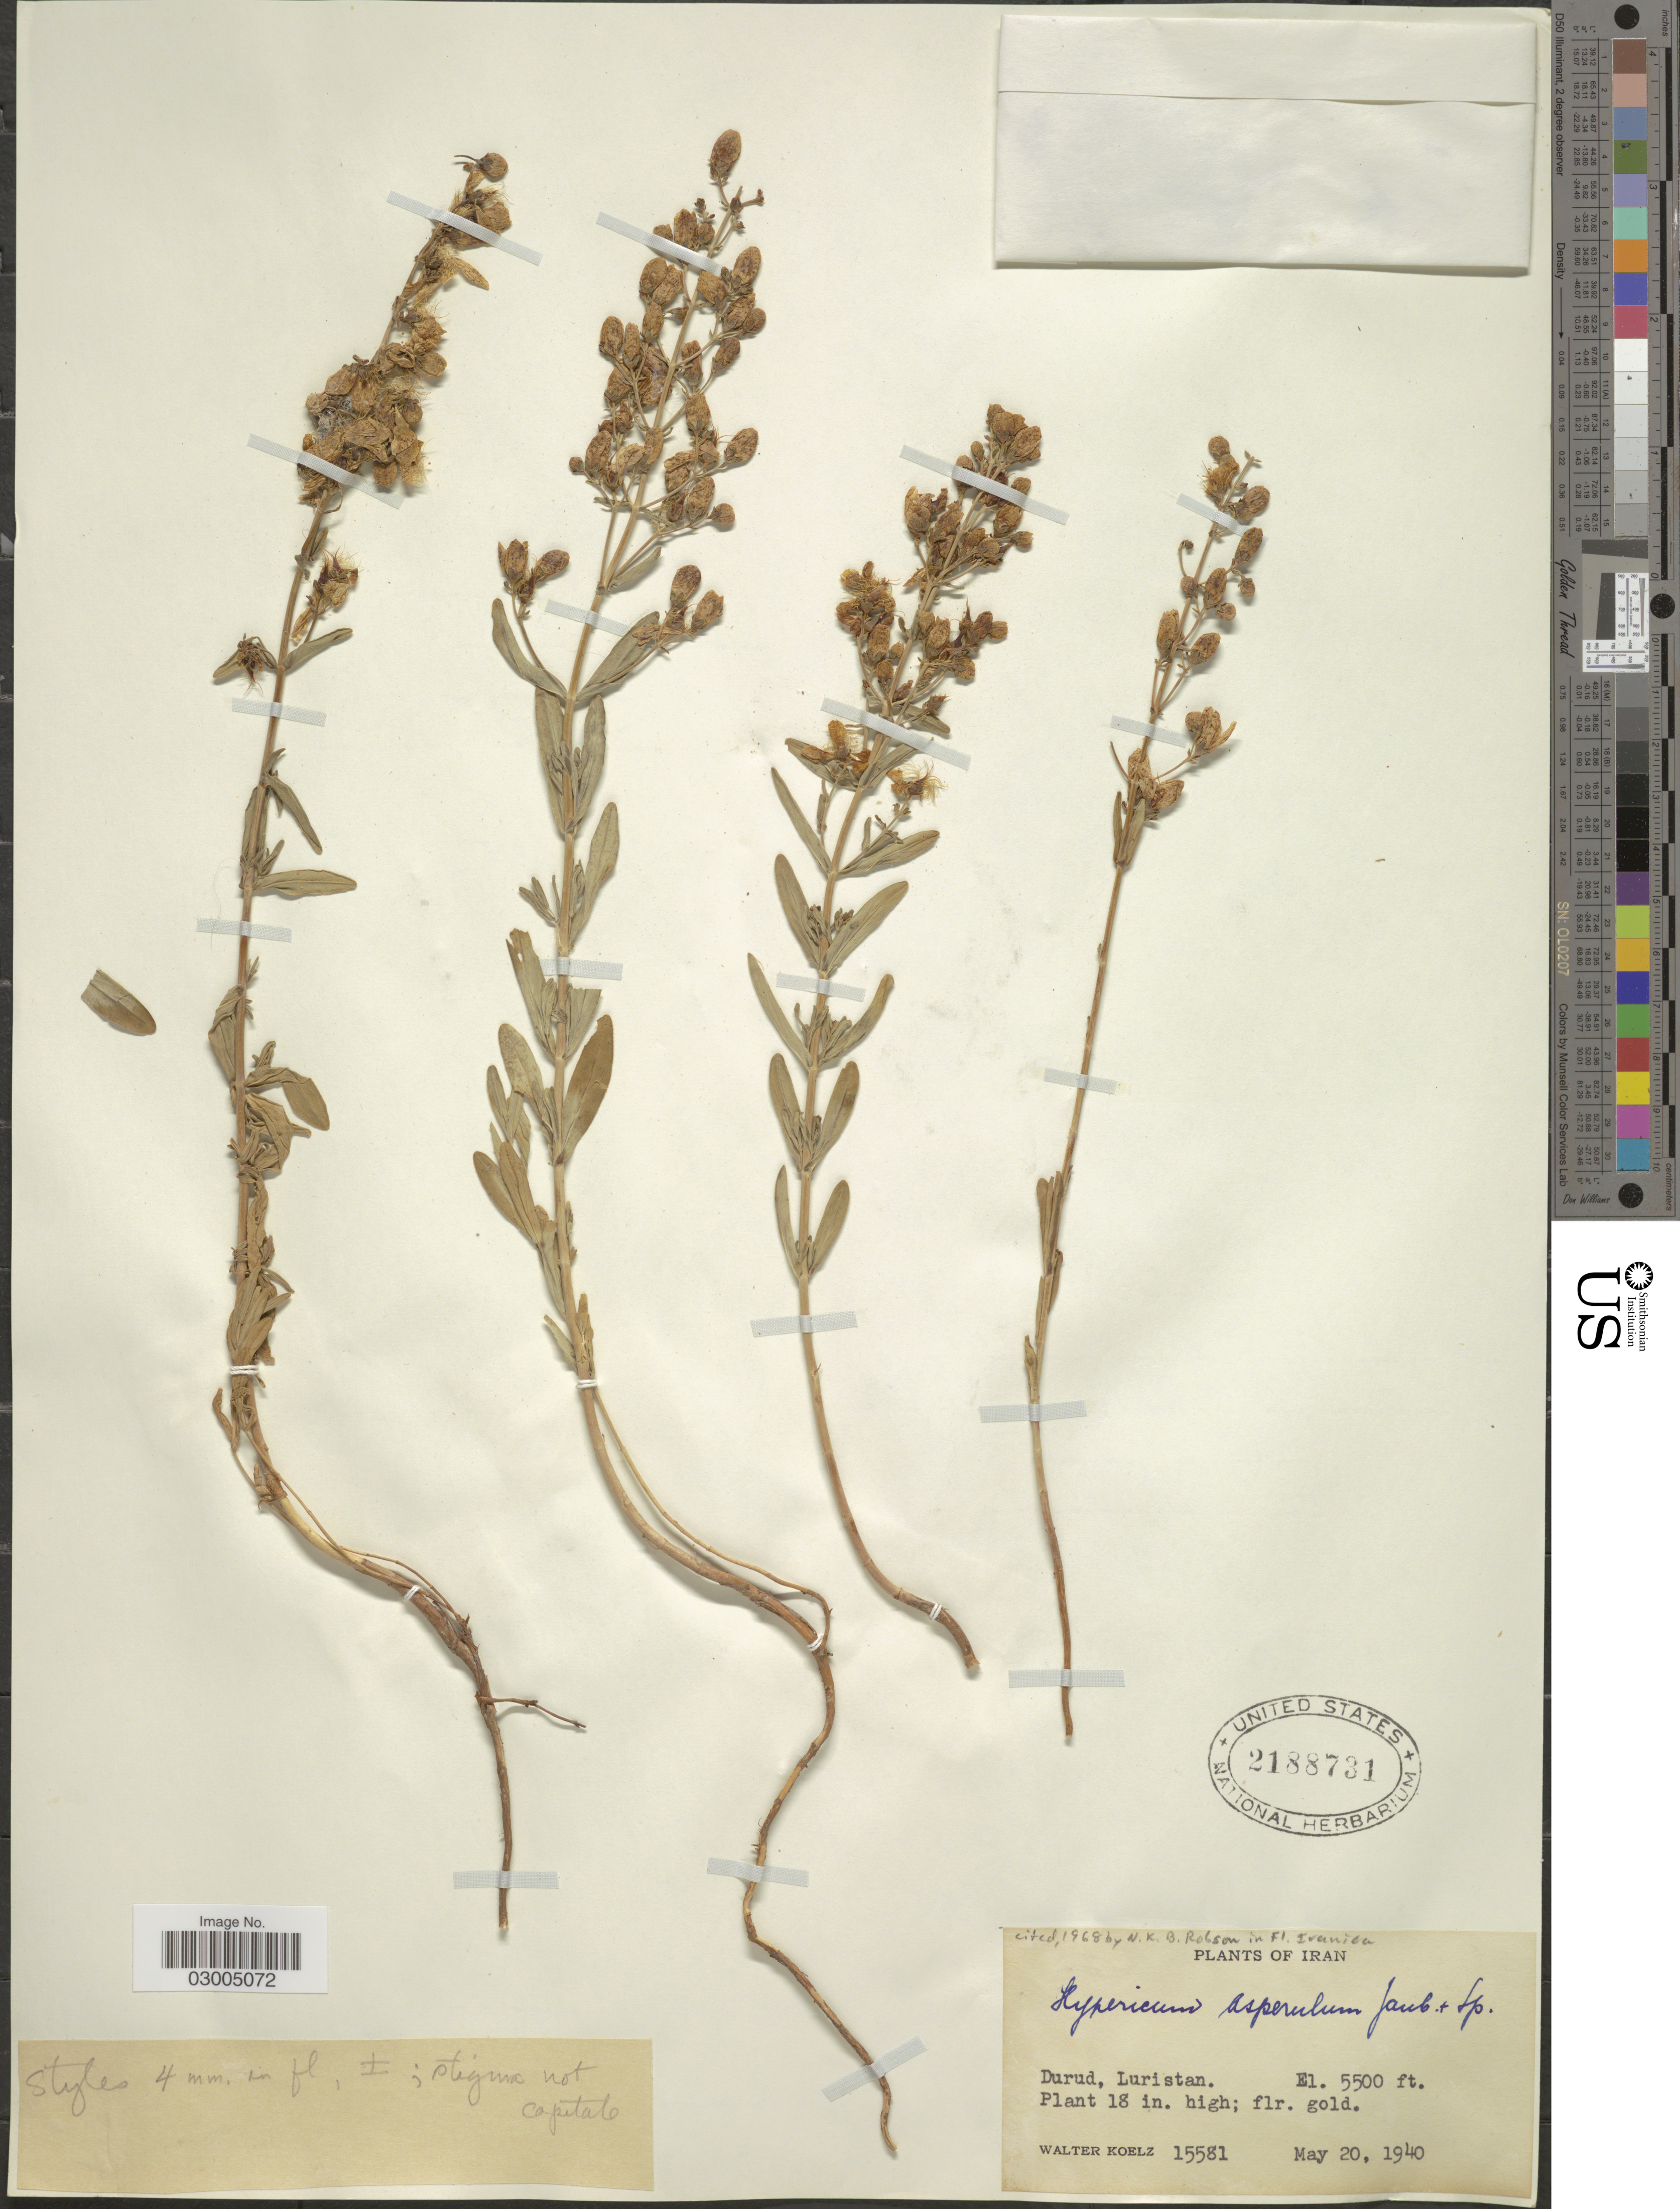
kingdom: Plantae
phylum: Tracheophyta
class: Magnoliopsida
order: Malpighiales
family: Hypericaceae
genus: Hypericum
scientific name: Hypericum asperulum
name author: Jaub. & Spach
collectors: W. N. Koelz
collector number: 15581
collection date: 1940-05-20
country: Iran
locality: Durud, Luristan.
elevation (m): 1676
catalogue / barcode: US 2188731